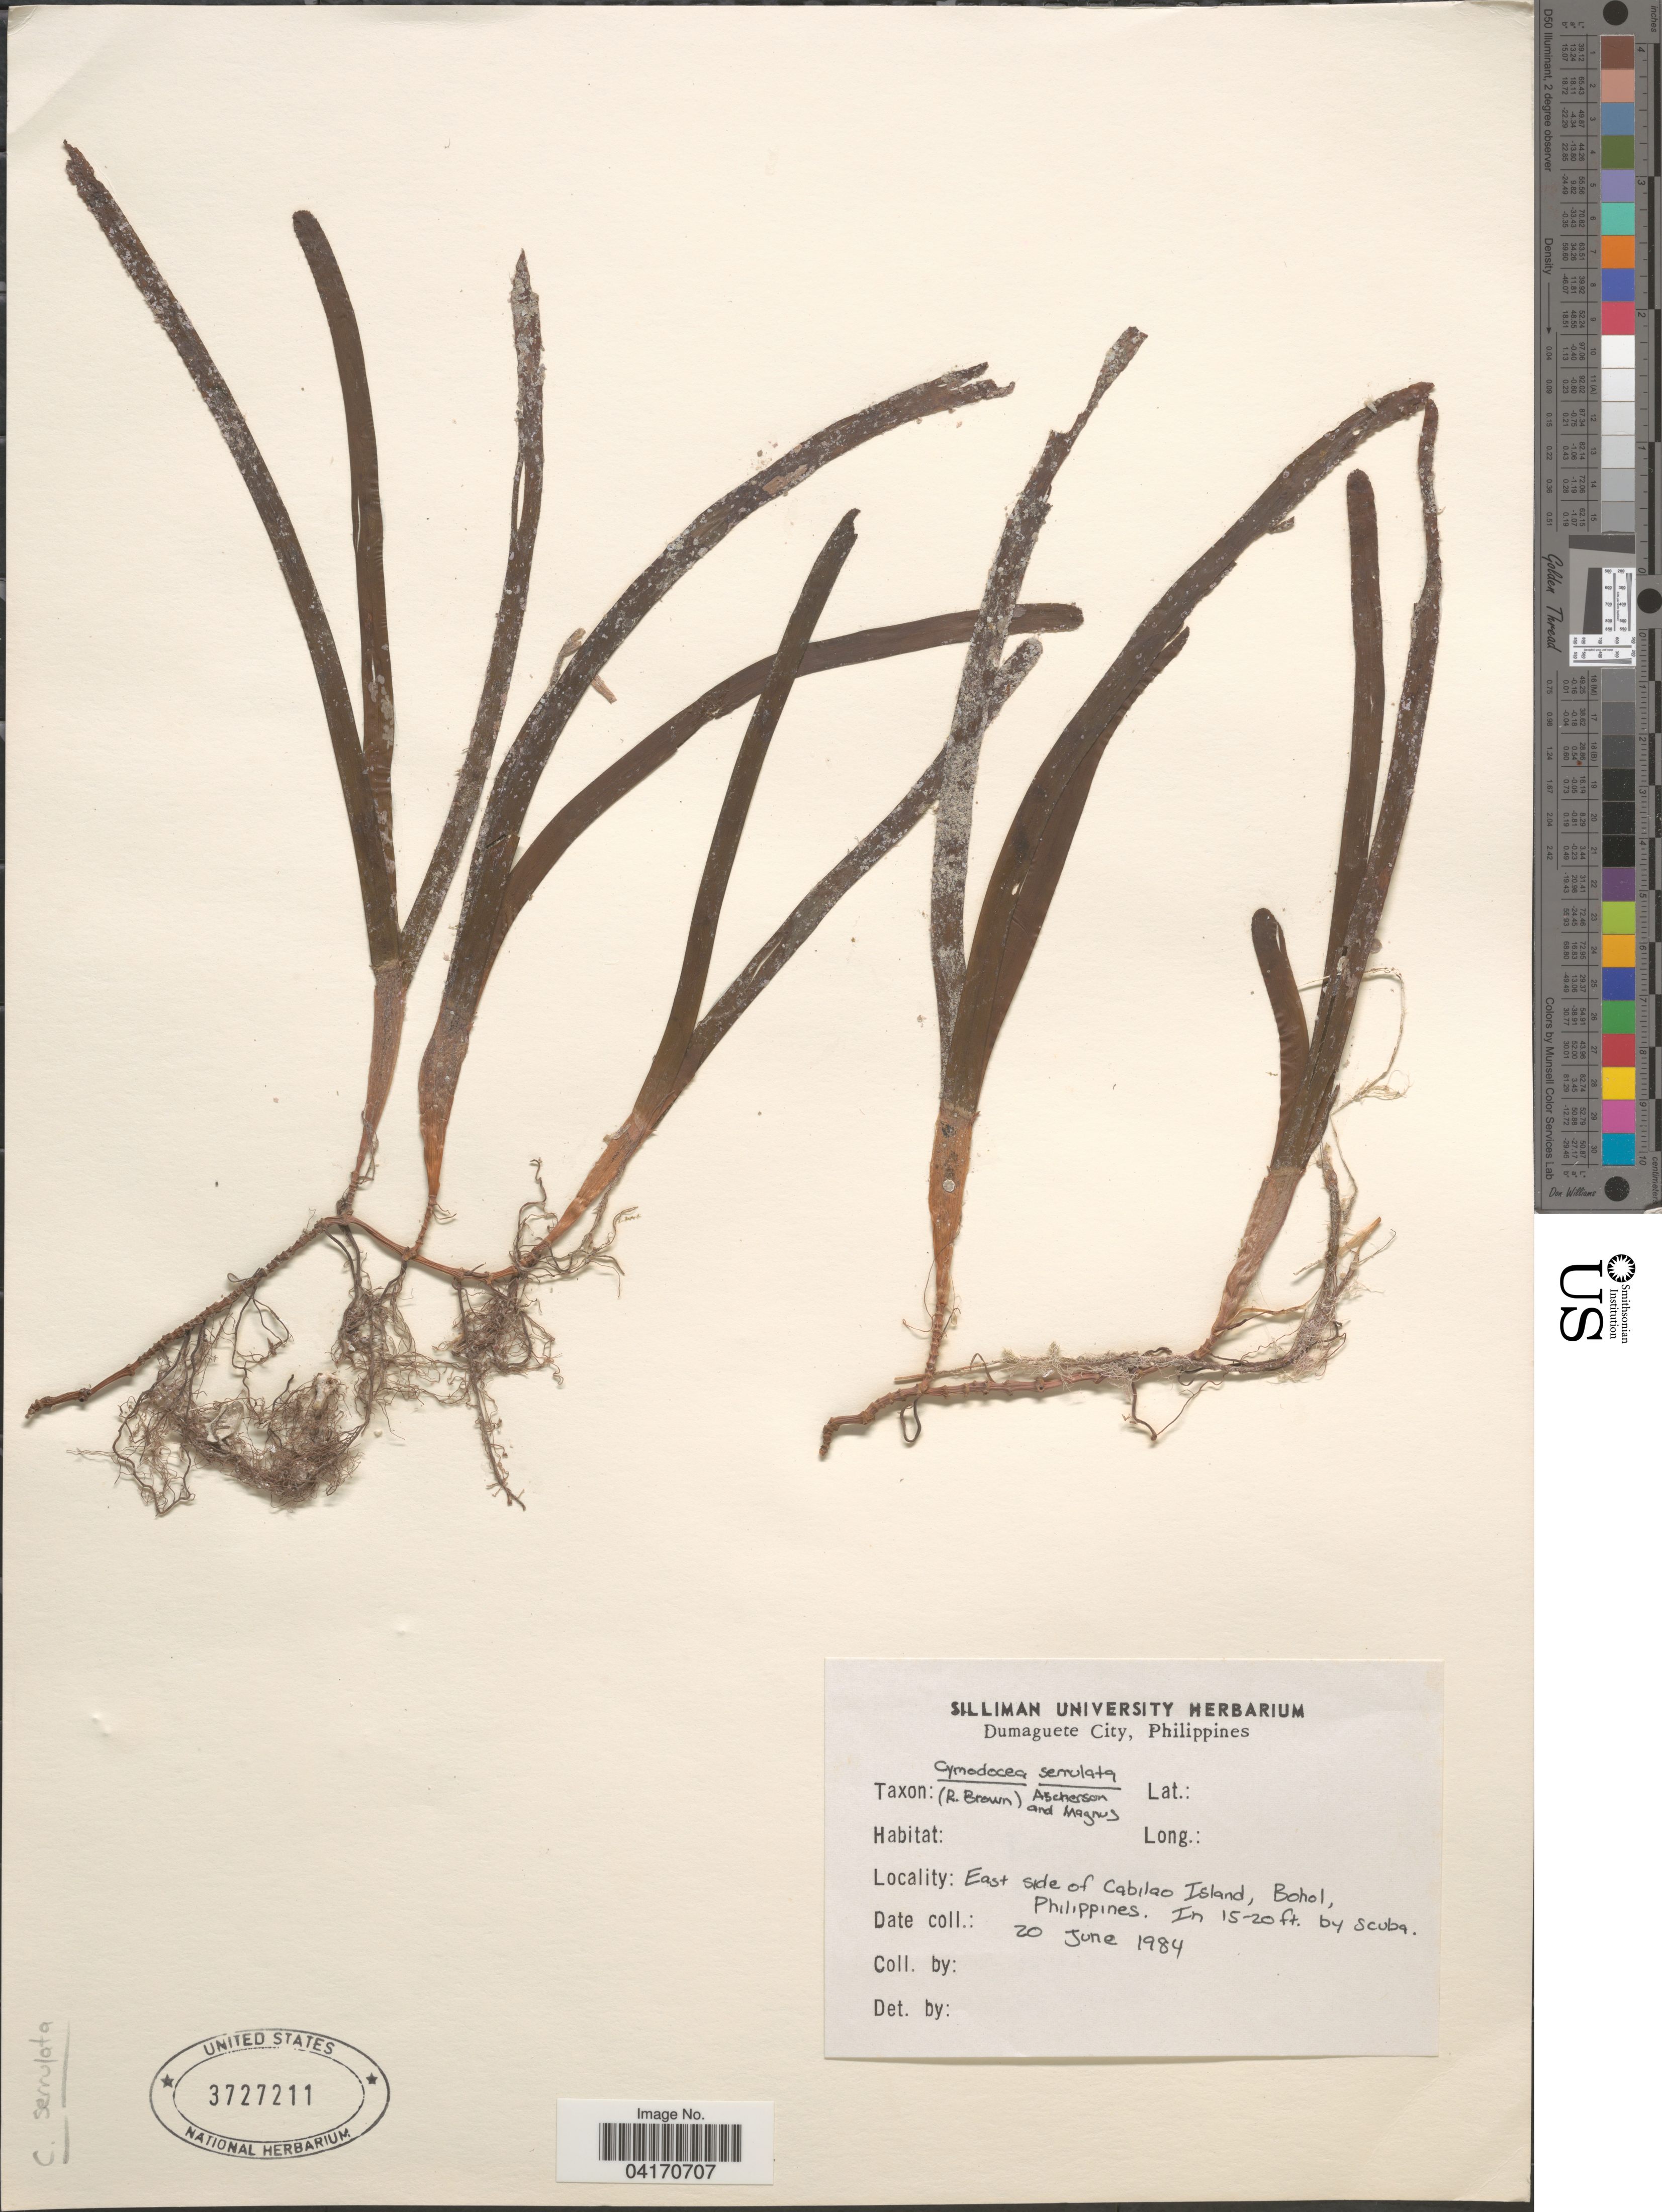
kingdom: Plantae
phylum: Tracheophyta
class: Liliopsida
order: Alismatales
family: Cymodoceaceae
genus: Cymodocea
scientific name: Cymodocea serrulata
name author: (R. Br.) Magnus & Ashers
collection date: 1984-06-20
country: Philippines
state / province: Central Visayas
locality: East side of Cabilao Island, Bohol.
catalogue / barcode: US 3727211